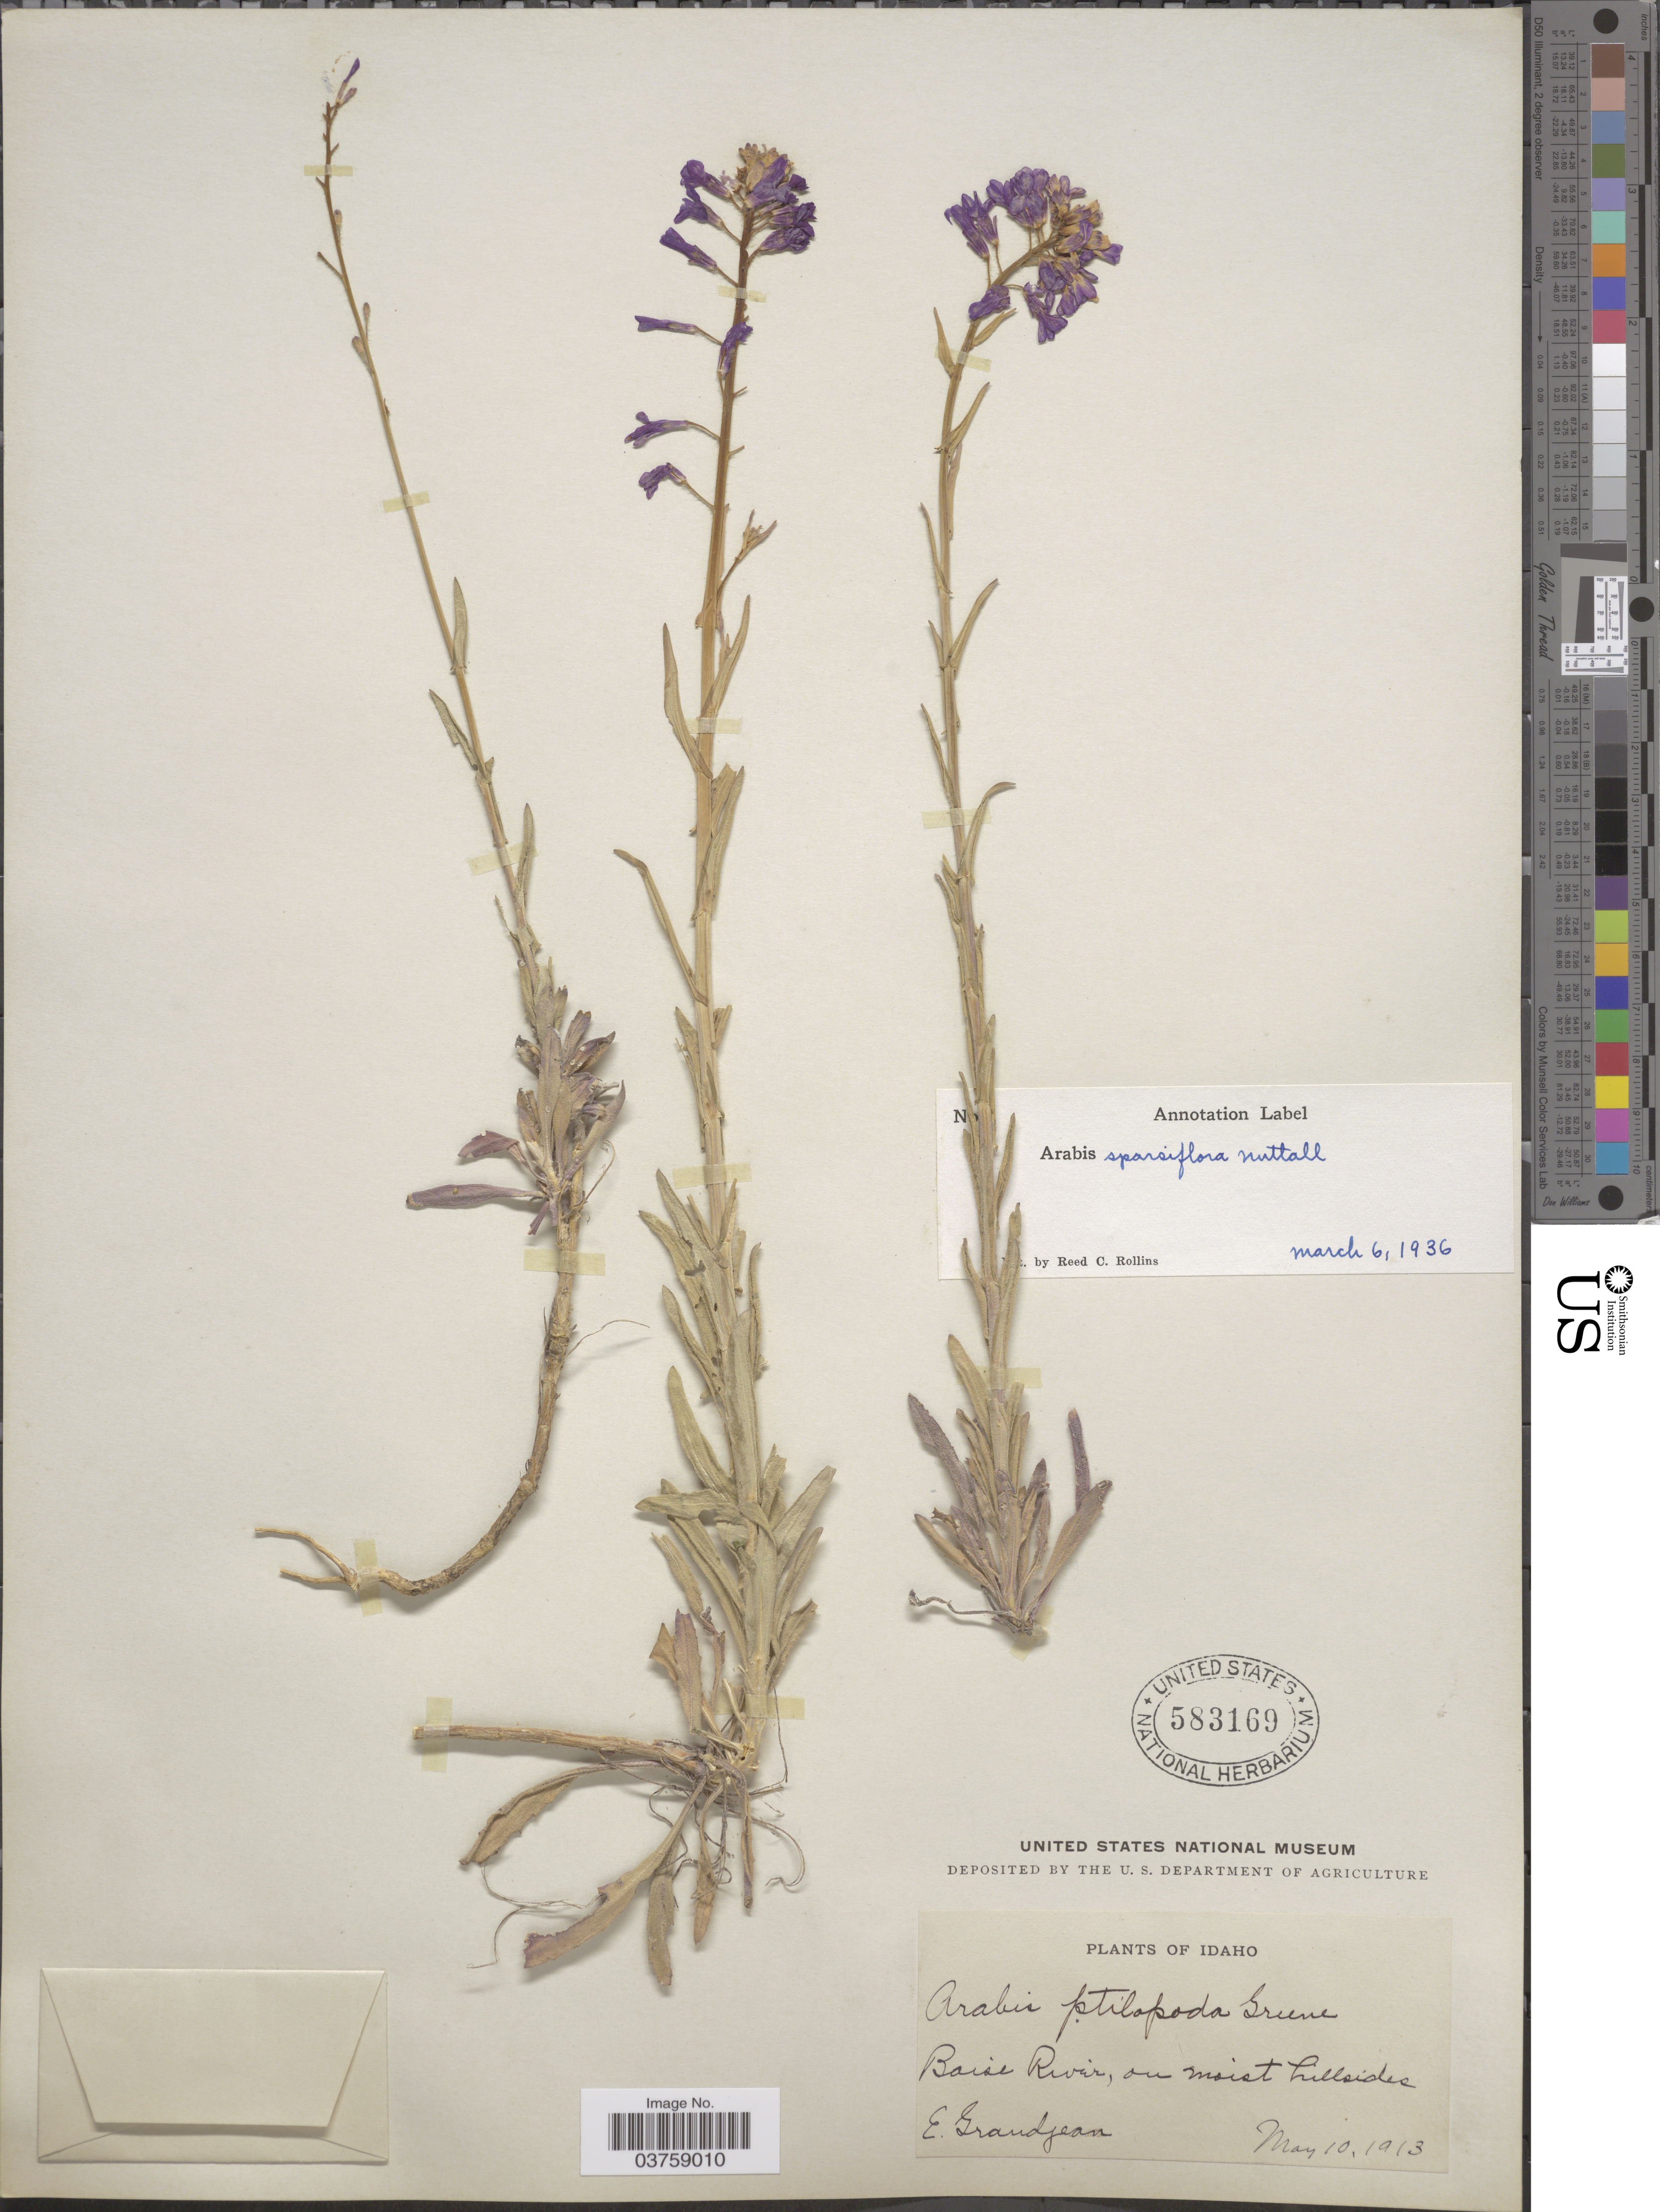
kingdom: Plantae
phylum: Tracheophyta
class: Magnoliopsida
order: Brassicales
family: Brassicaceae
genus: Arabis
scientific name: Arabis sparsiflora var. subvillosa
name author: (S. Watson) Rollins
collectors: E. Grandjean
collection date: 1913-05-10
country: United States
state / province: Idaho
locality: Boise River, on moist hillsides.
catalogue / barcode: US 583169